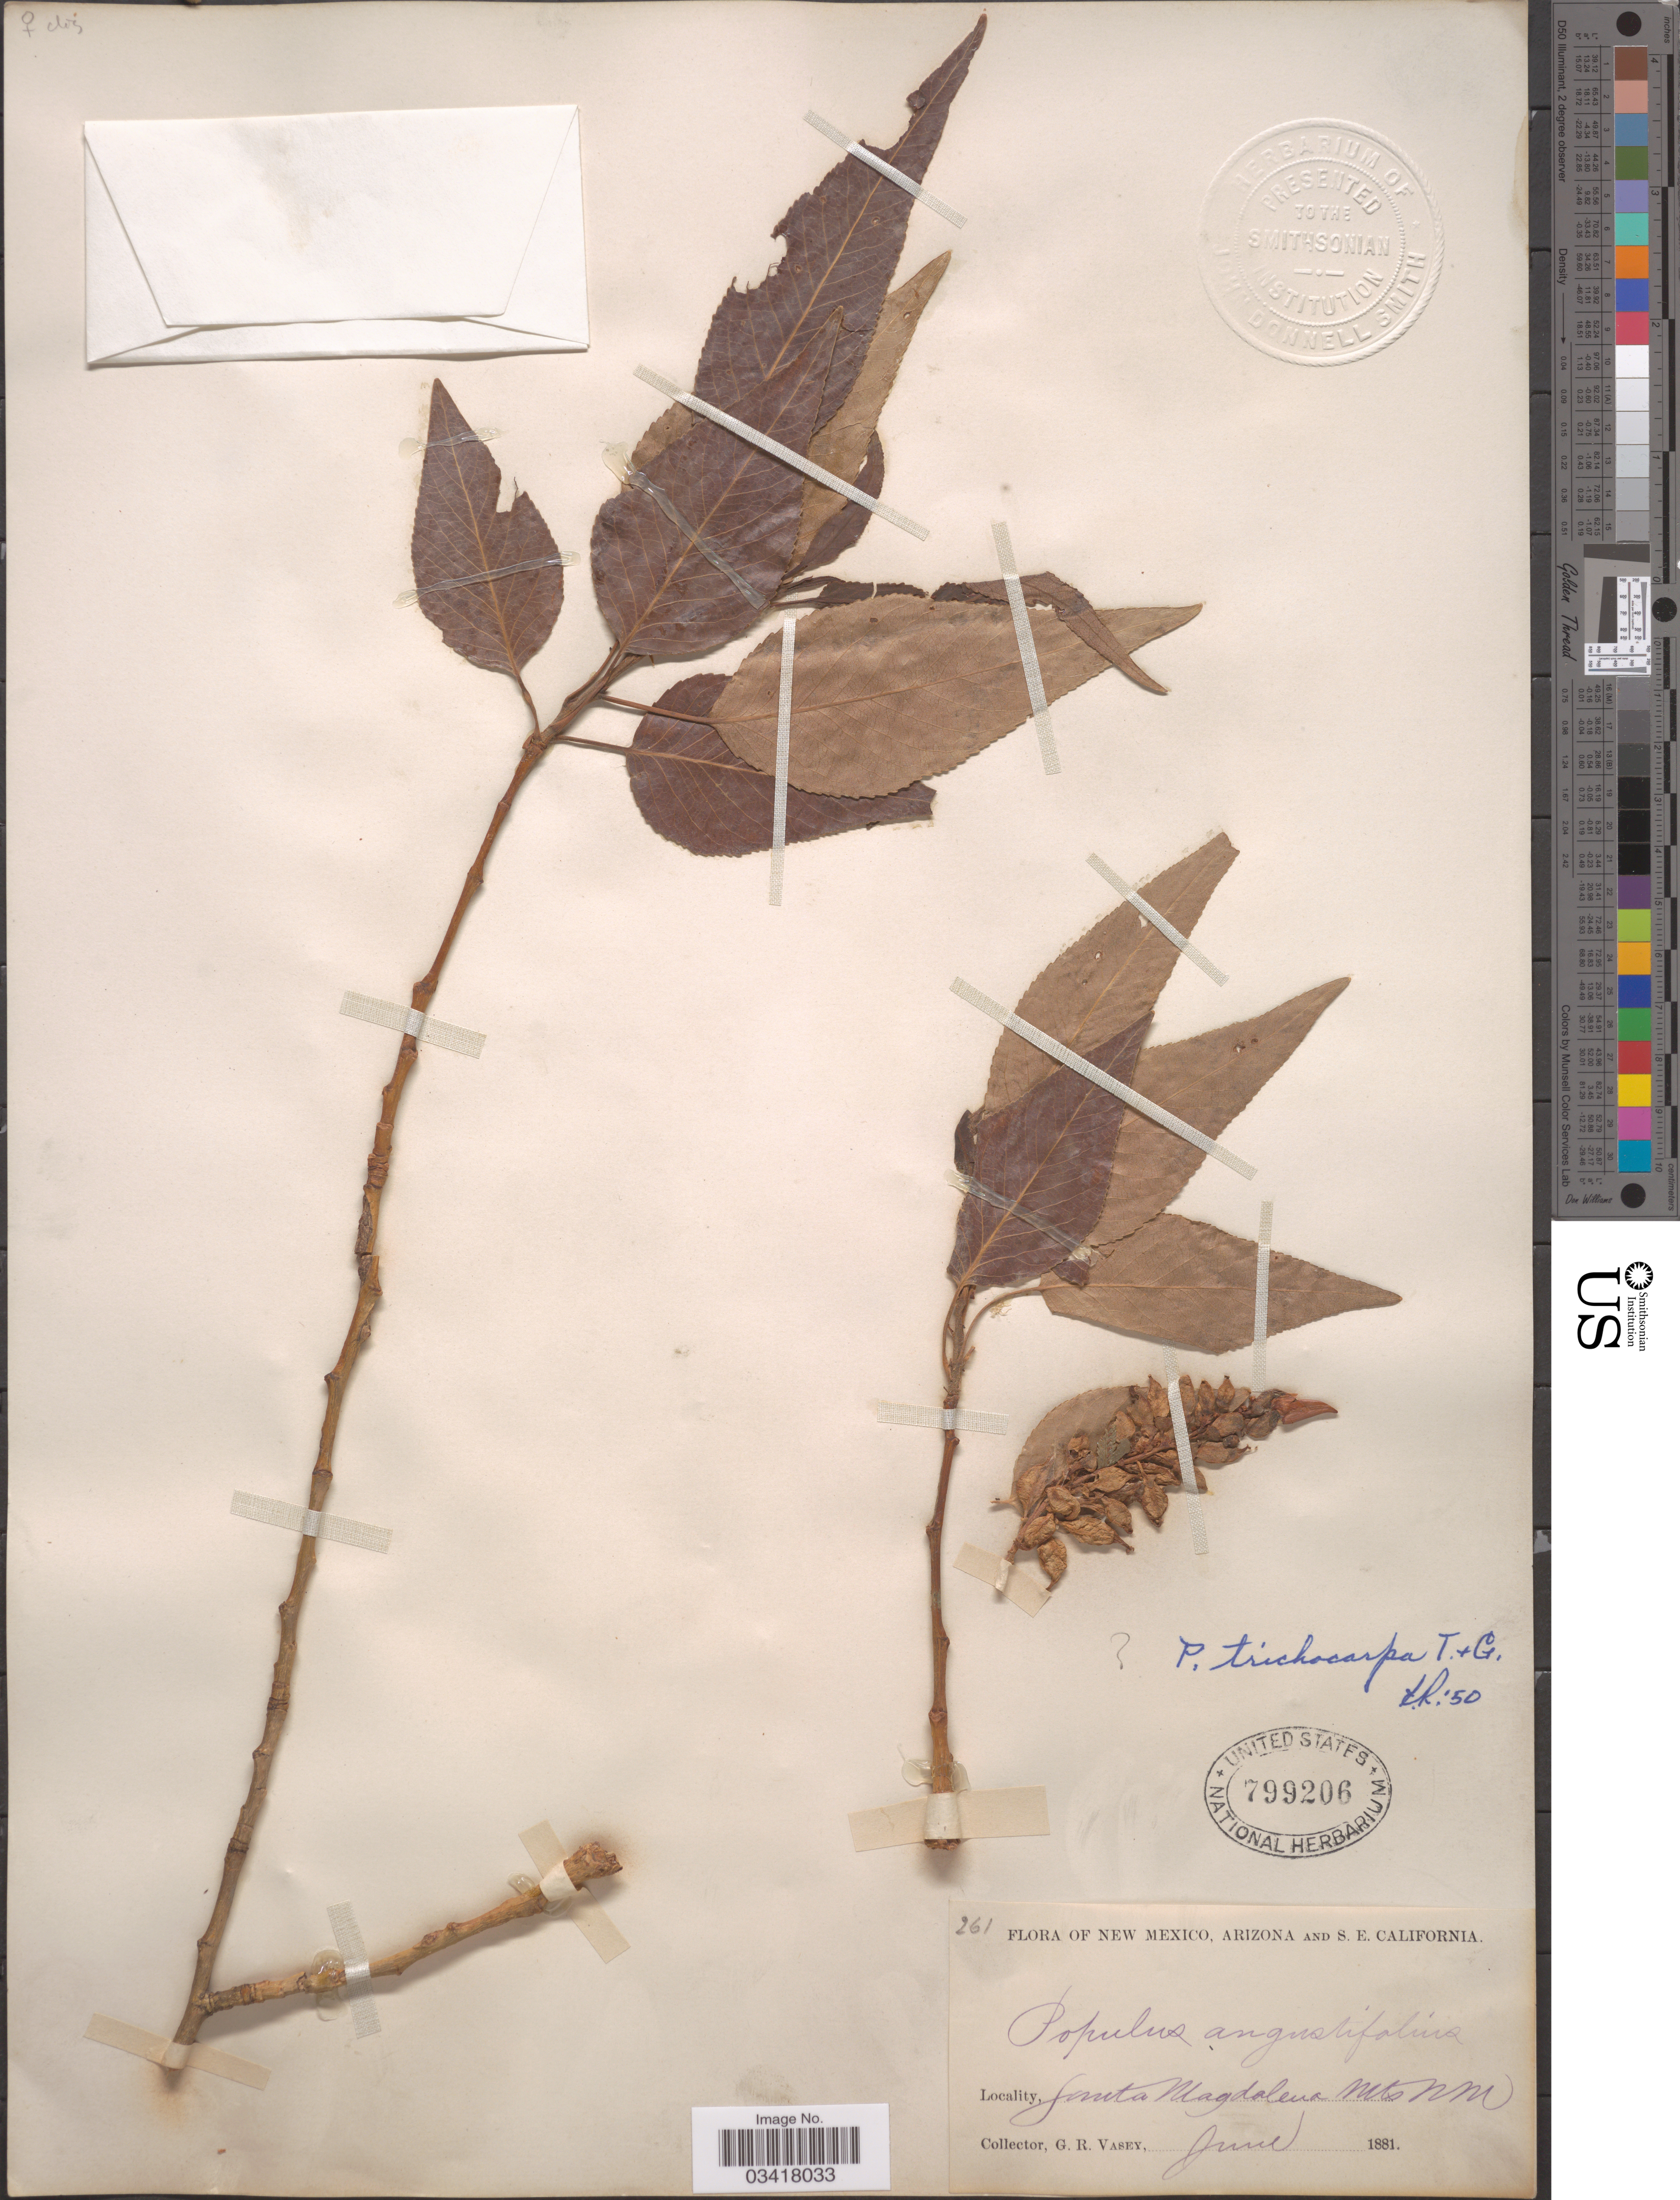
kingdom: Plantae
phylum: Tracheophyta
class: Magnoliopsida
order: Malpighiales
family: Salicaceae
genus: Populus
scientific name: Populus trichocarpa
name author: Torr. & A. Gray ex W. Hook.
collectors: G. R. Vasey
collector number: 261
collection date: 1881-06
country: United States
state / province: New Mexico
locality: Santa Magdalena Mts.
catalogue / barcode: US 799206